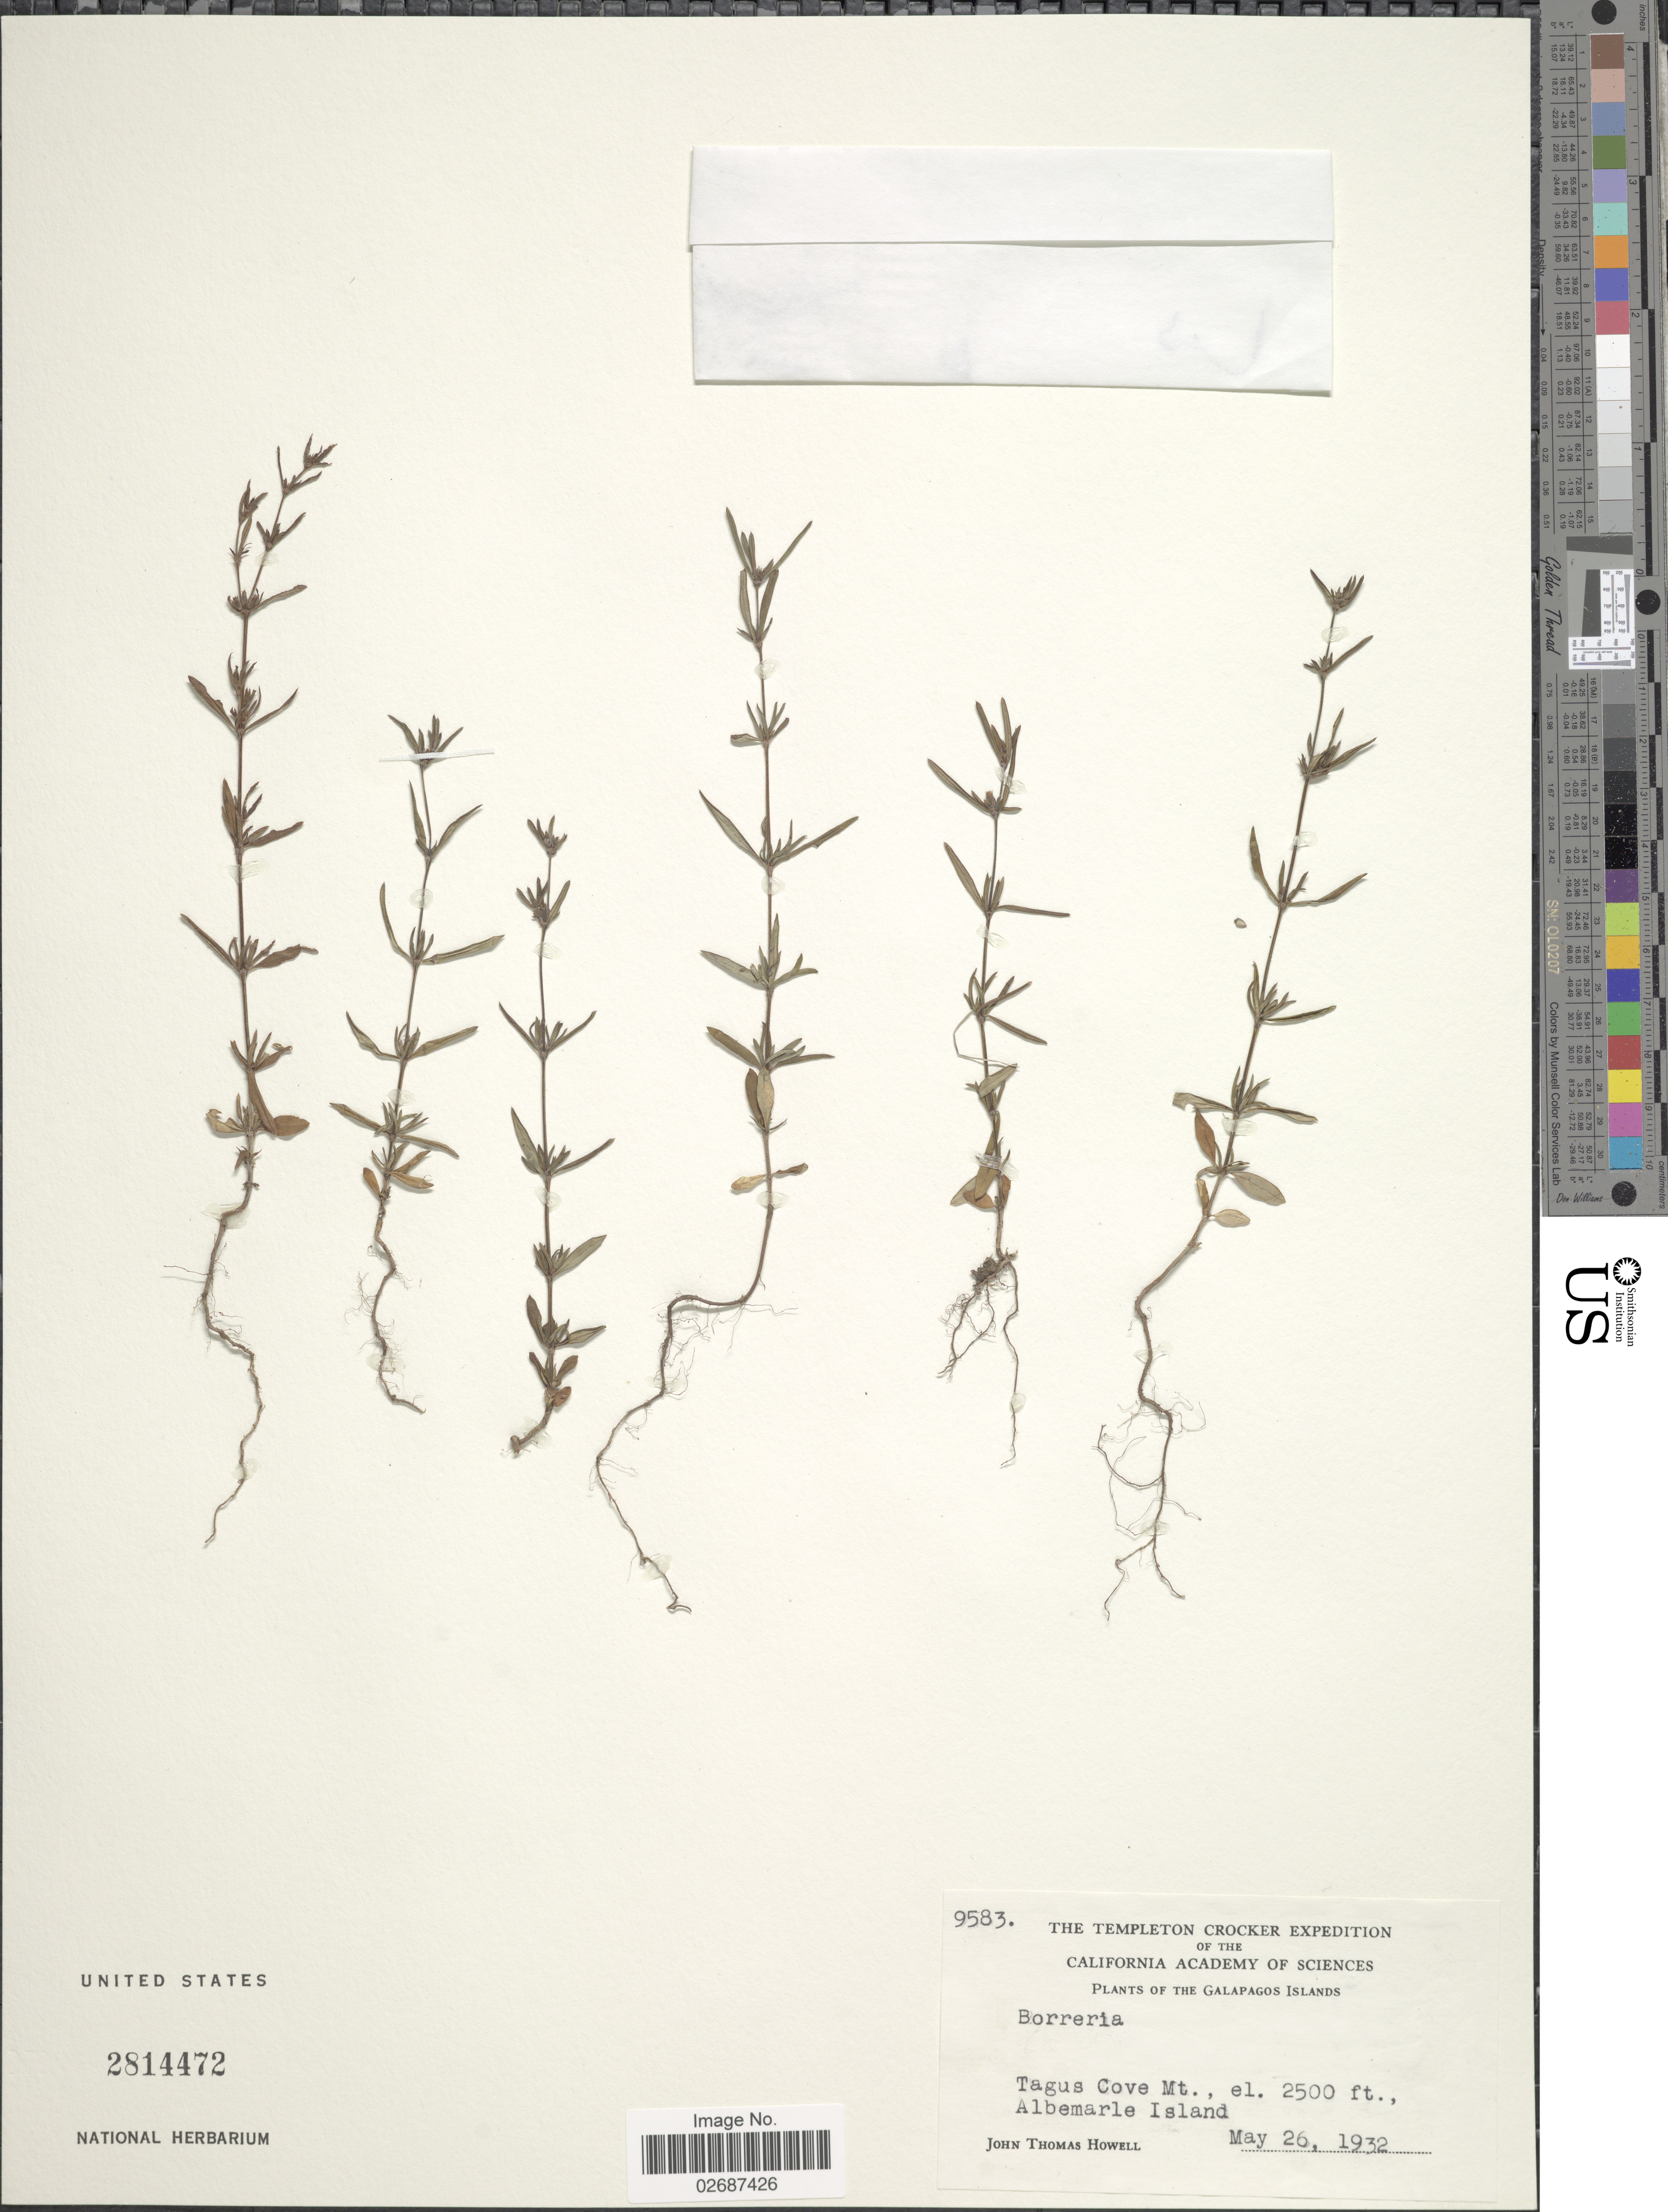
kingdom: Plantae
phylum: Tracheophyta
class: Magnoliopsida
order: Gentianales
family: Rubiaceae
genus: Borreria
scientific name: Borreria sp.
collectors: J. T. Howell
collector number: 9583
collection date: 1932-05-26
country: Ecuador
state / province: Colón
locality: Galapagos Islands, Tagus Cove Mt., Albemarle Island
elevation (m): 762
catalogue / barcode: US 2814472